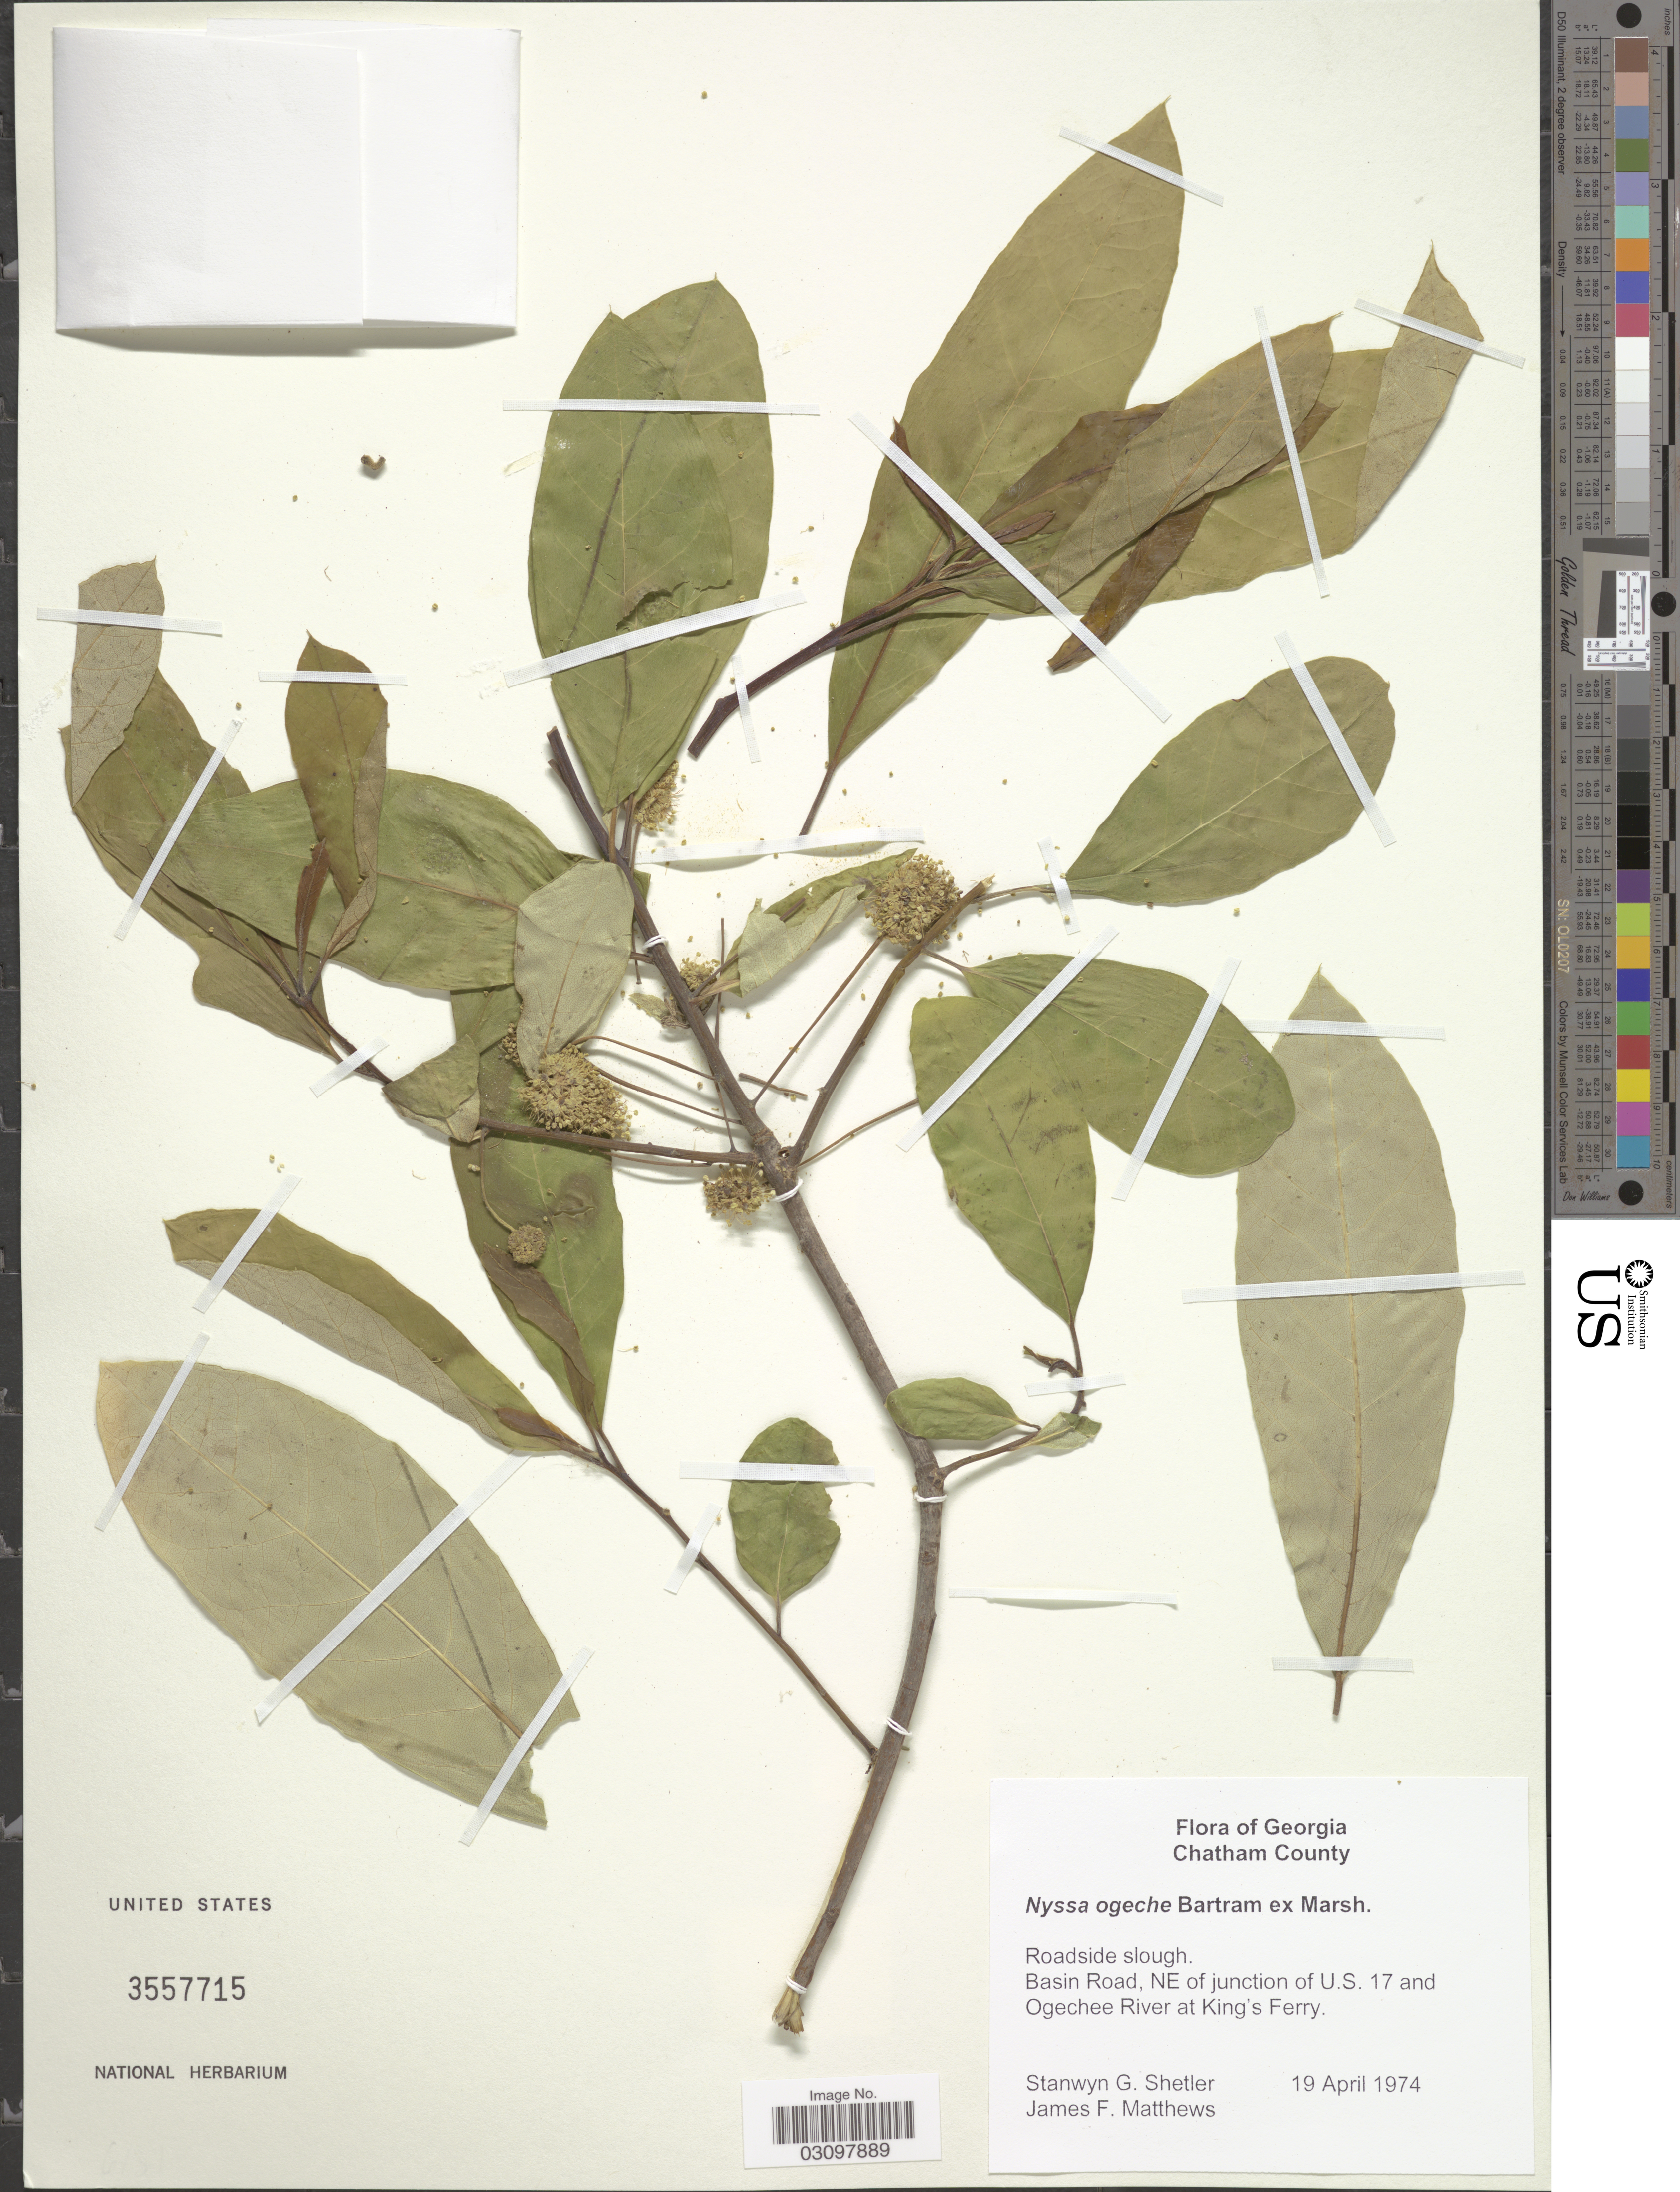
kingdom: Plantae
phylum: Tracheophyta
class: Magnoliopsida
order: Cornales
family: Nyssaceae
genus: Nyssa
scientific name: Nyssa ogeche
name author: W. Bartram ex Marshall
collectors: S. Shetler & J. F. Mathews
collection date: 1974-04-19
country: United States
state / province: Georgia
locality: Chatham County. Roadside slough. Basin Road, NE of junction of U.S. 17 and Ogechee River at King's Ferry.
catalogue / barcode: US 3557715